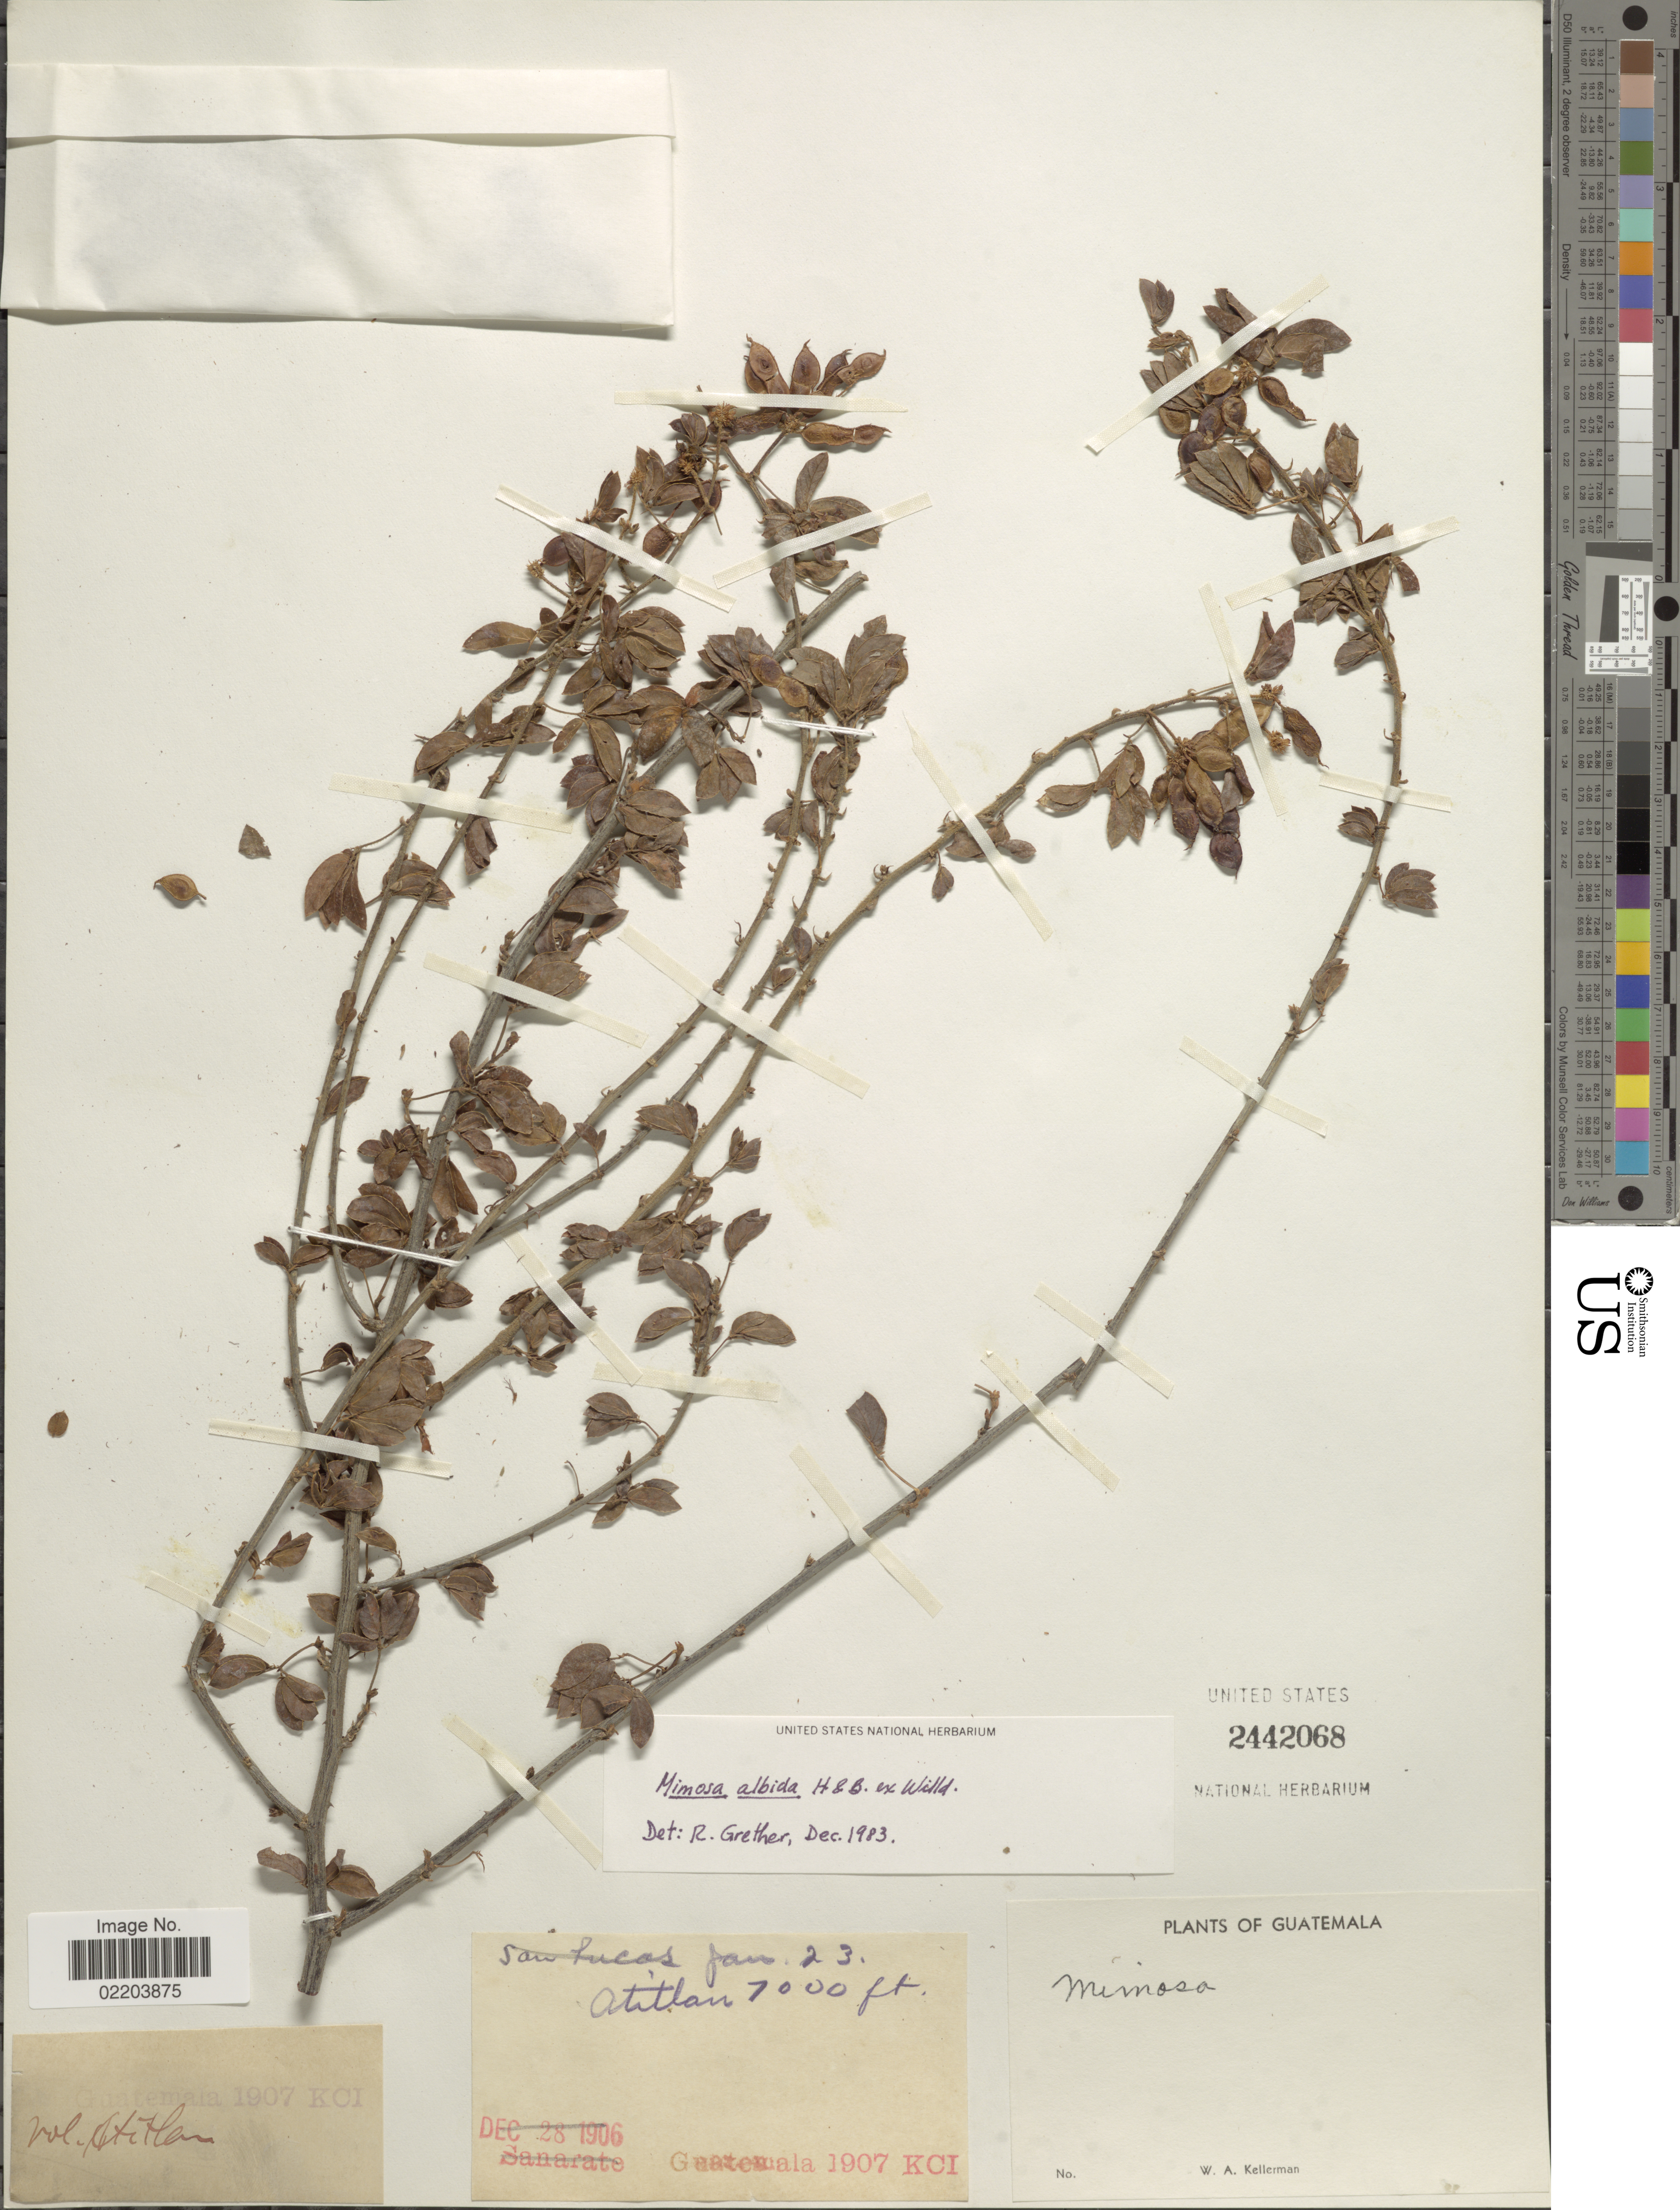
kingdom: Plantae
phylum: Tracheophyta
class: Magnoliopsida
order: Fabales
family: Fabaceae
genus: Mimosa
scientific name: Mimosa albida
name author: Humb. & Bonpl. ex Willd.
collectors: W. Kellerman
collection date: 1907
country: Guatemala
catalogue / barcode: US 2442068